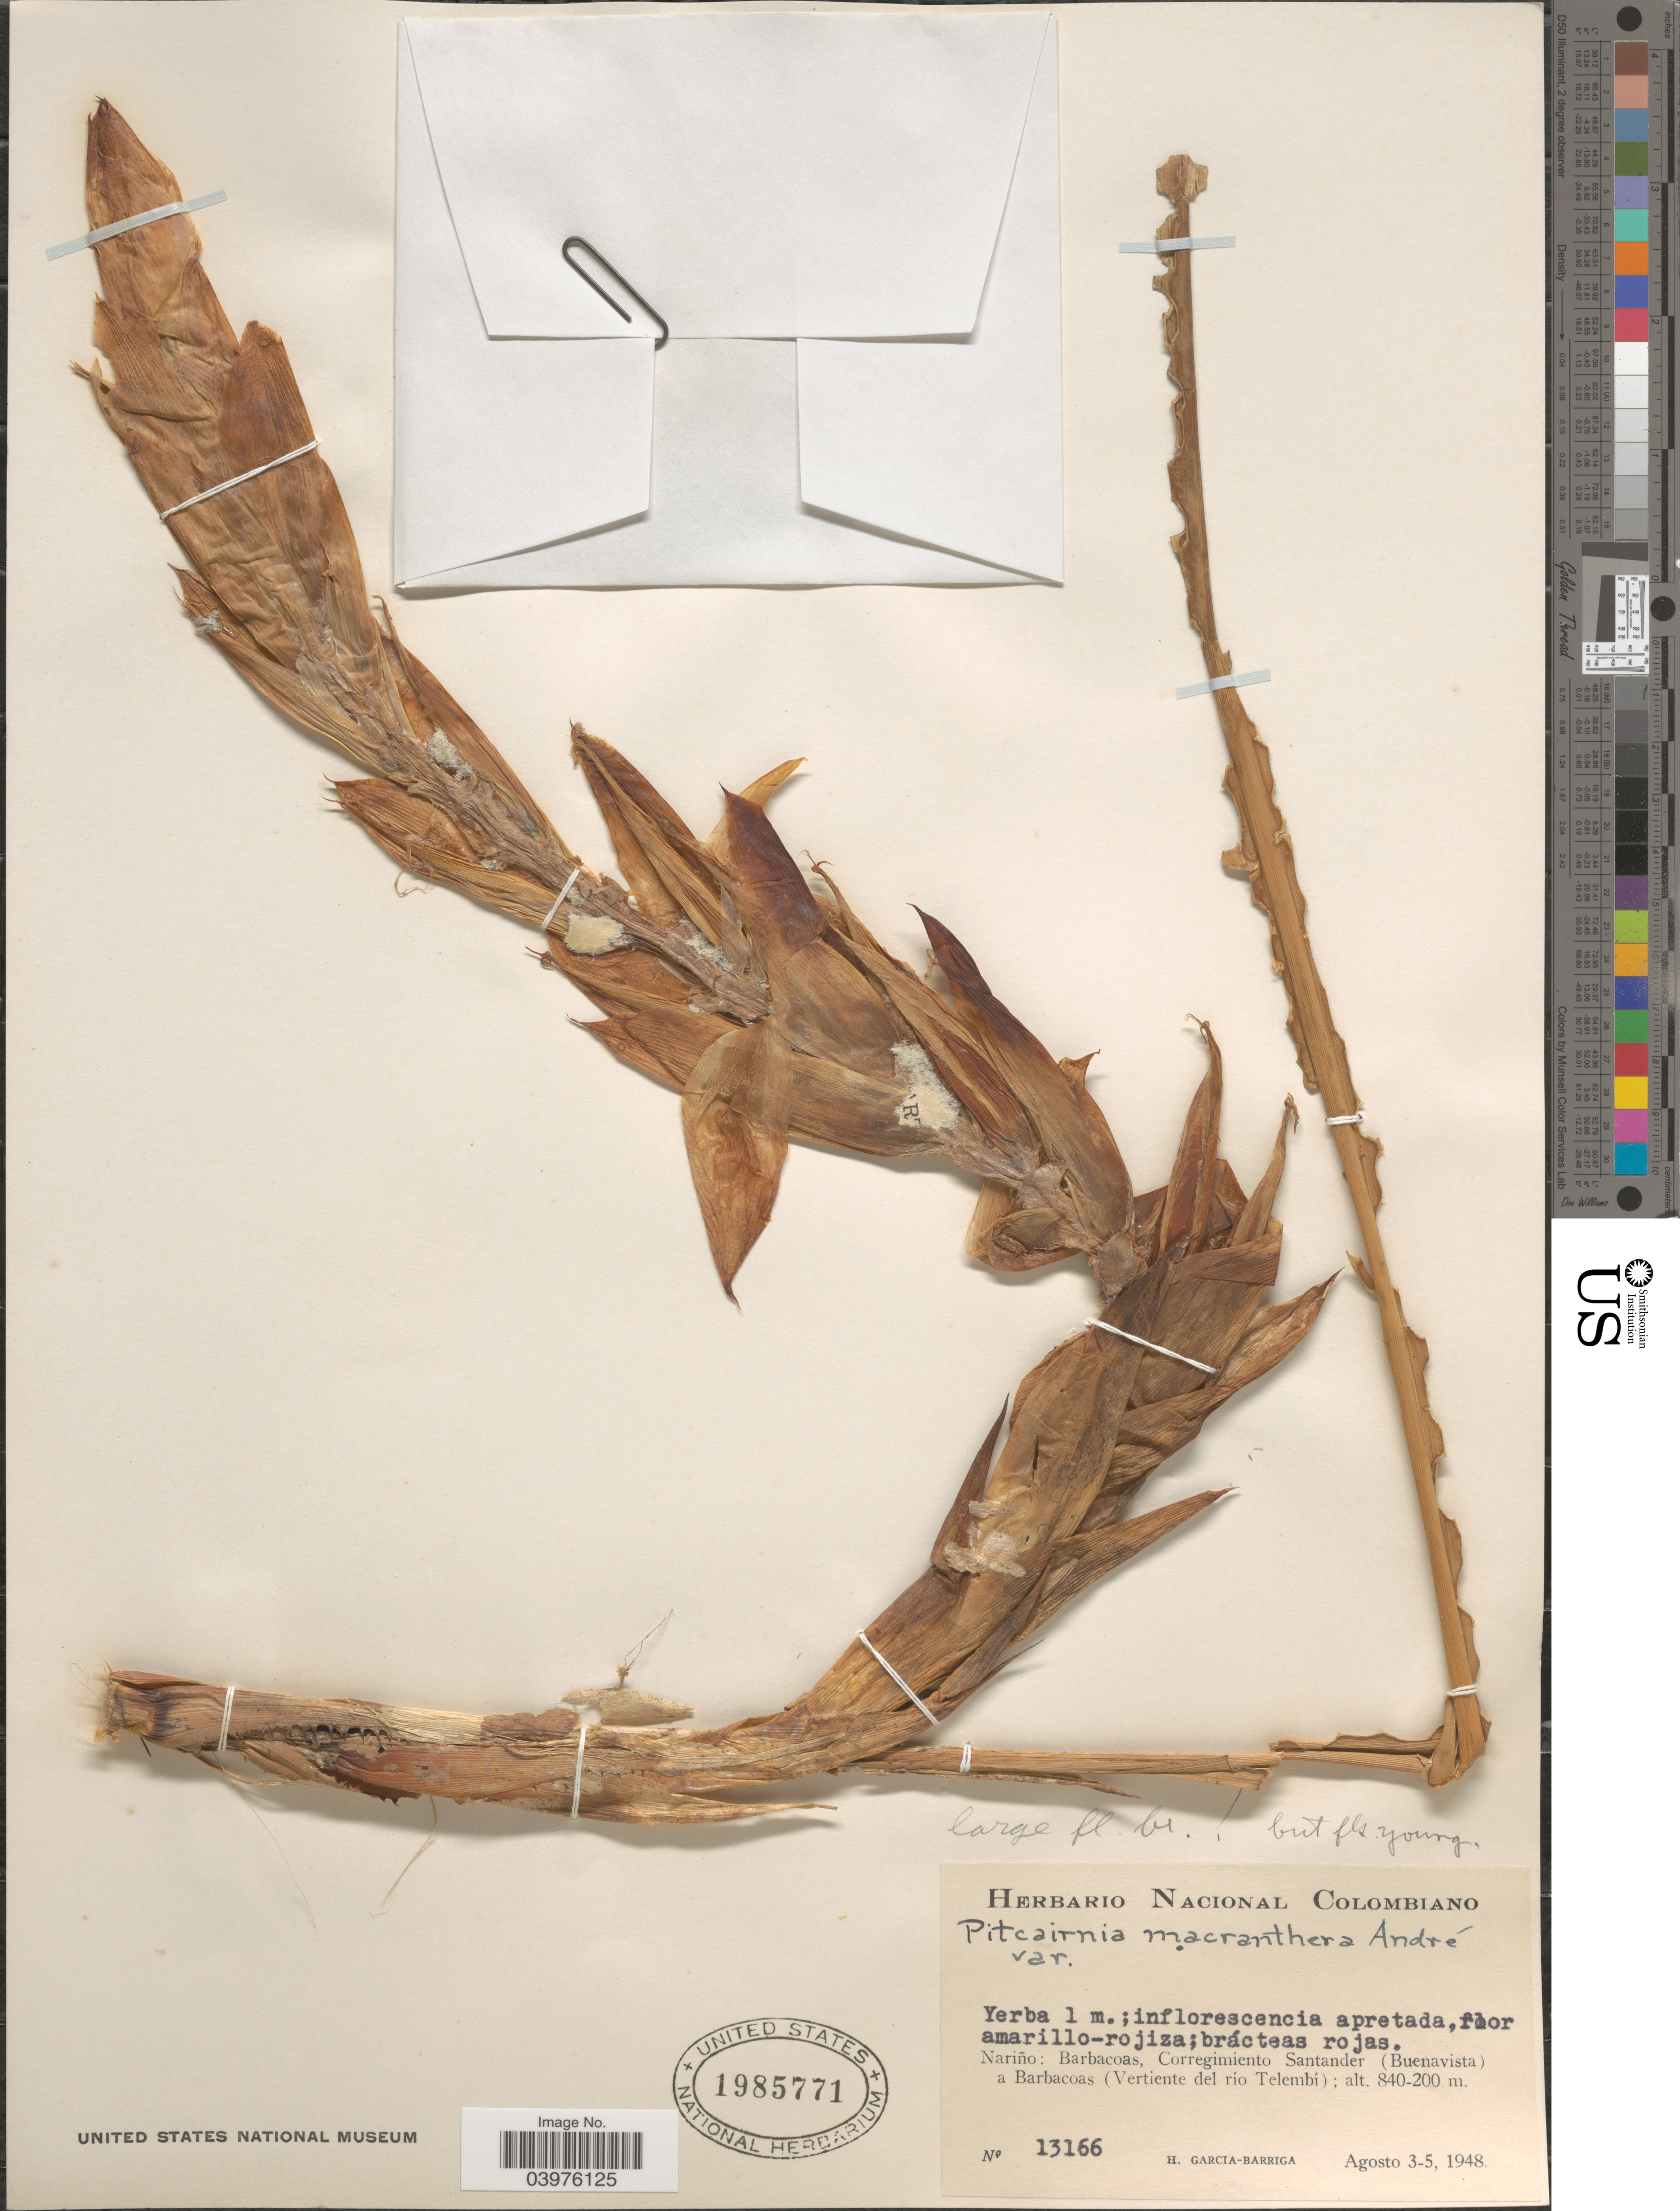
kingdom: Plantae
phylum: Tracheophyta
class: Liliopsida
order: Poales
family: Bromeliaceae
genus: Pitcairnia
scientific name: Pitcairnia macranthera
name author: André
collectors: H. García Barriga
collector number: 13166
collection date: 1948-08-03/1948-08-05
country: Colombia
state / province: Nariño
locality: Barbacoas, Corregimiento Santander (Buenavista) a Barbacoas (Vertiente del río Telembí).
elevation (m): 200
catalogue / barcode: US 1985771